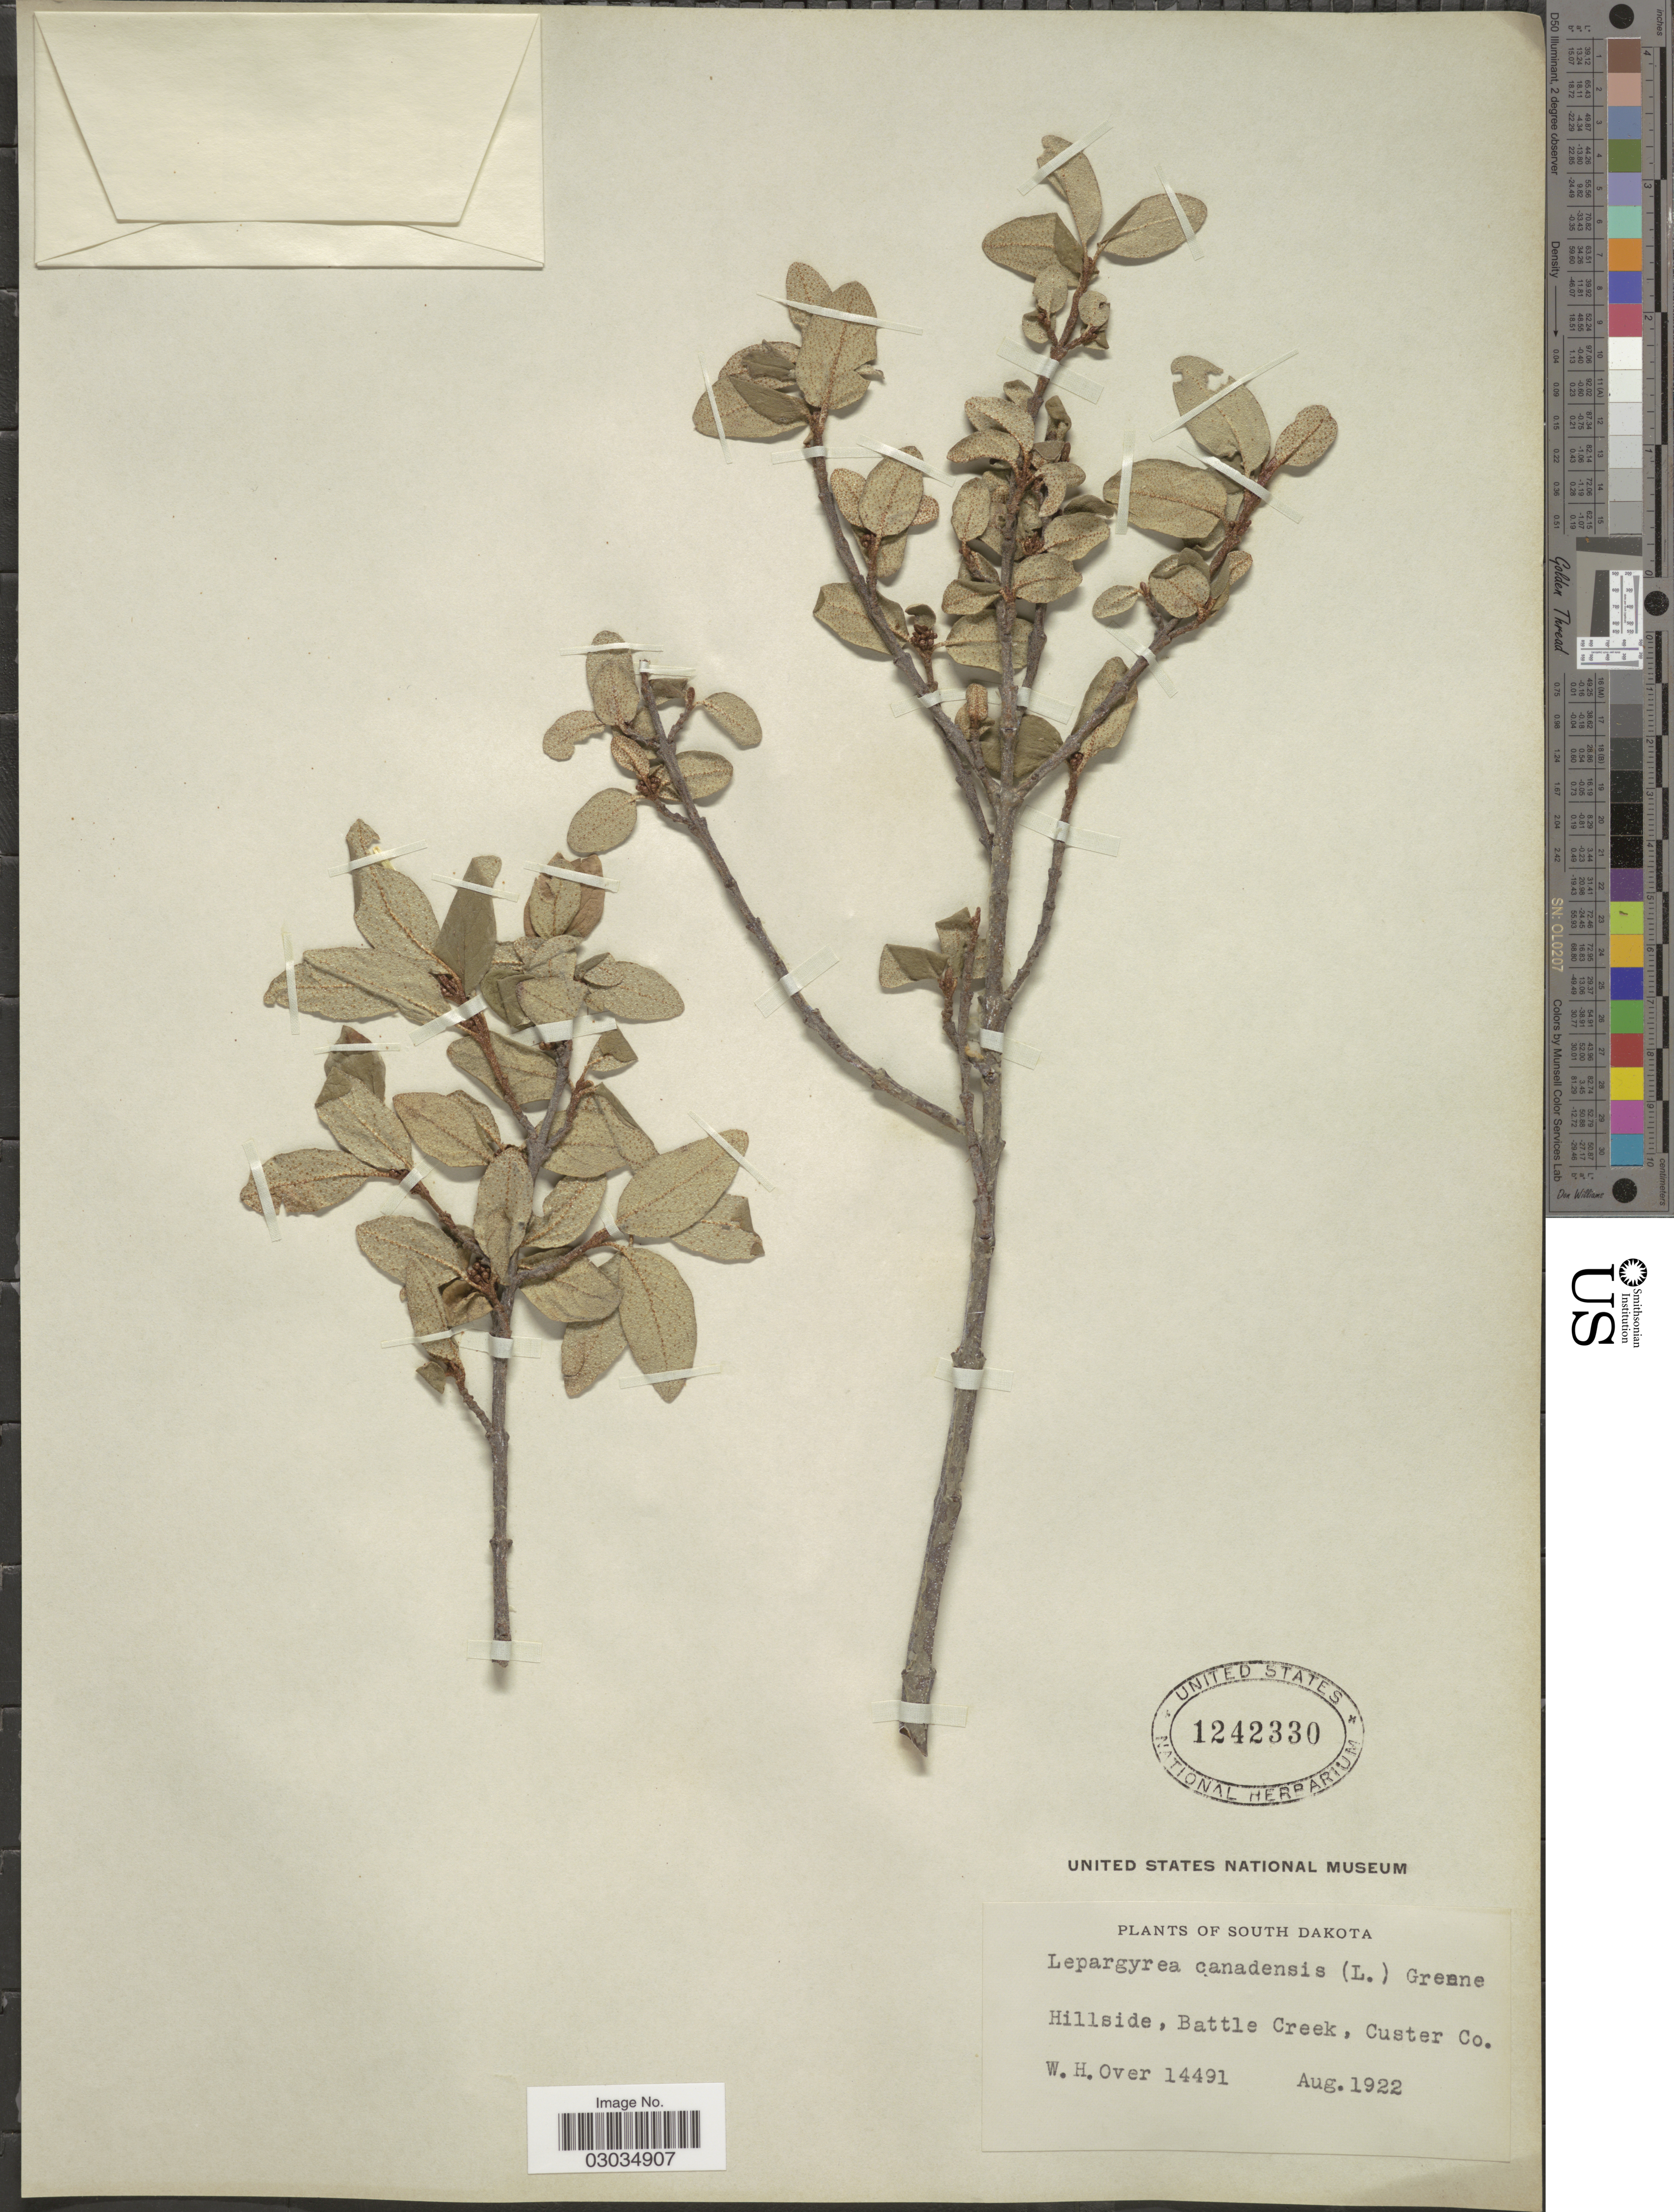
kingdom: Plantae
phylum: Tracheophyta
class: Magnoliopsida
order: Rosales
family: Elaeagnaceae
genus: Shepherdia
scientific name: Shepherdia canadensis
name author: (L.) Nutt.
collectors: W. Over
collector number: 14491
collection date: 1922-08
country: United States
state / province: South Dakota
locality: Hillside, Battle Creek, Custer Co.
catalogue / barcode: US 1242330